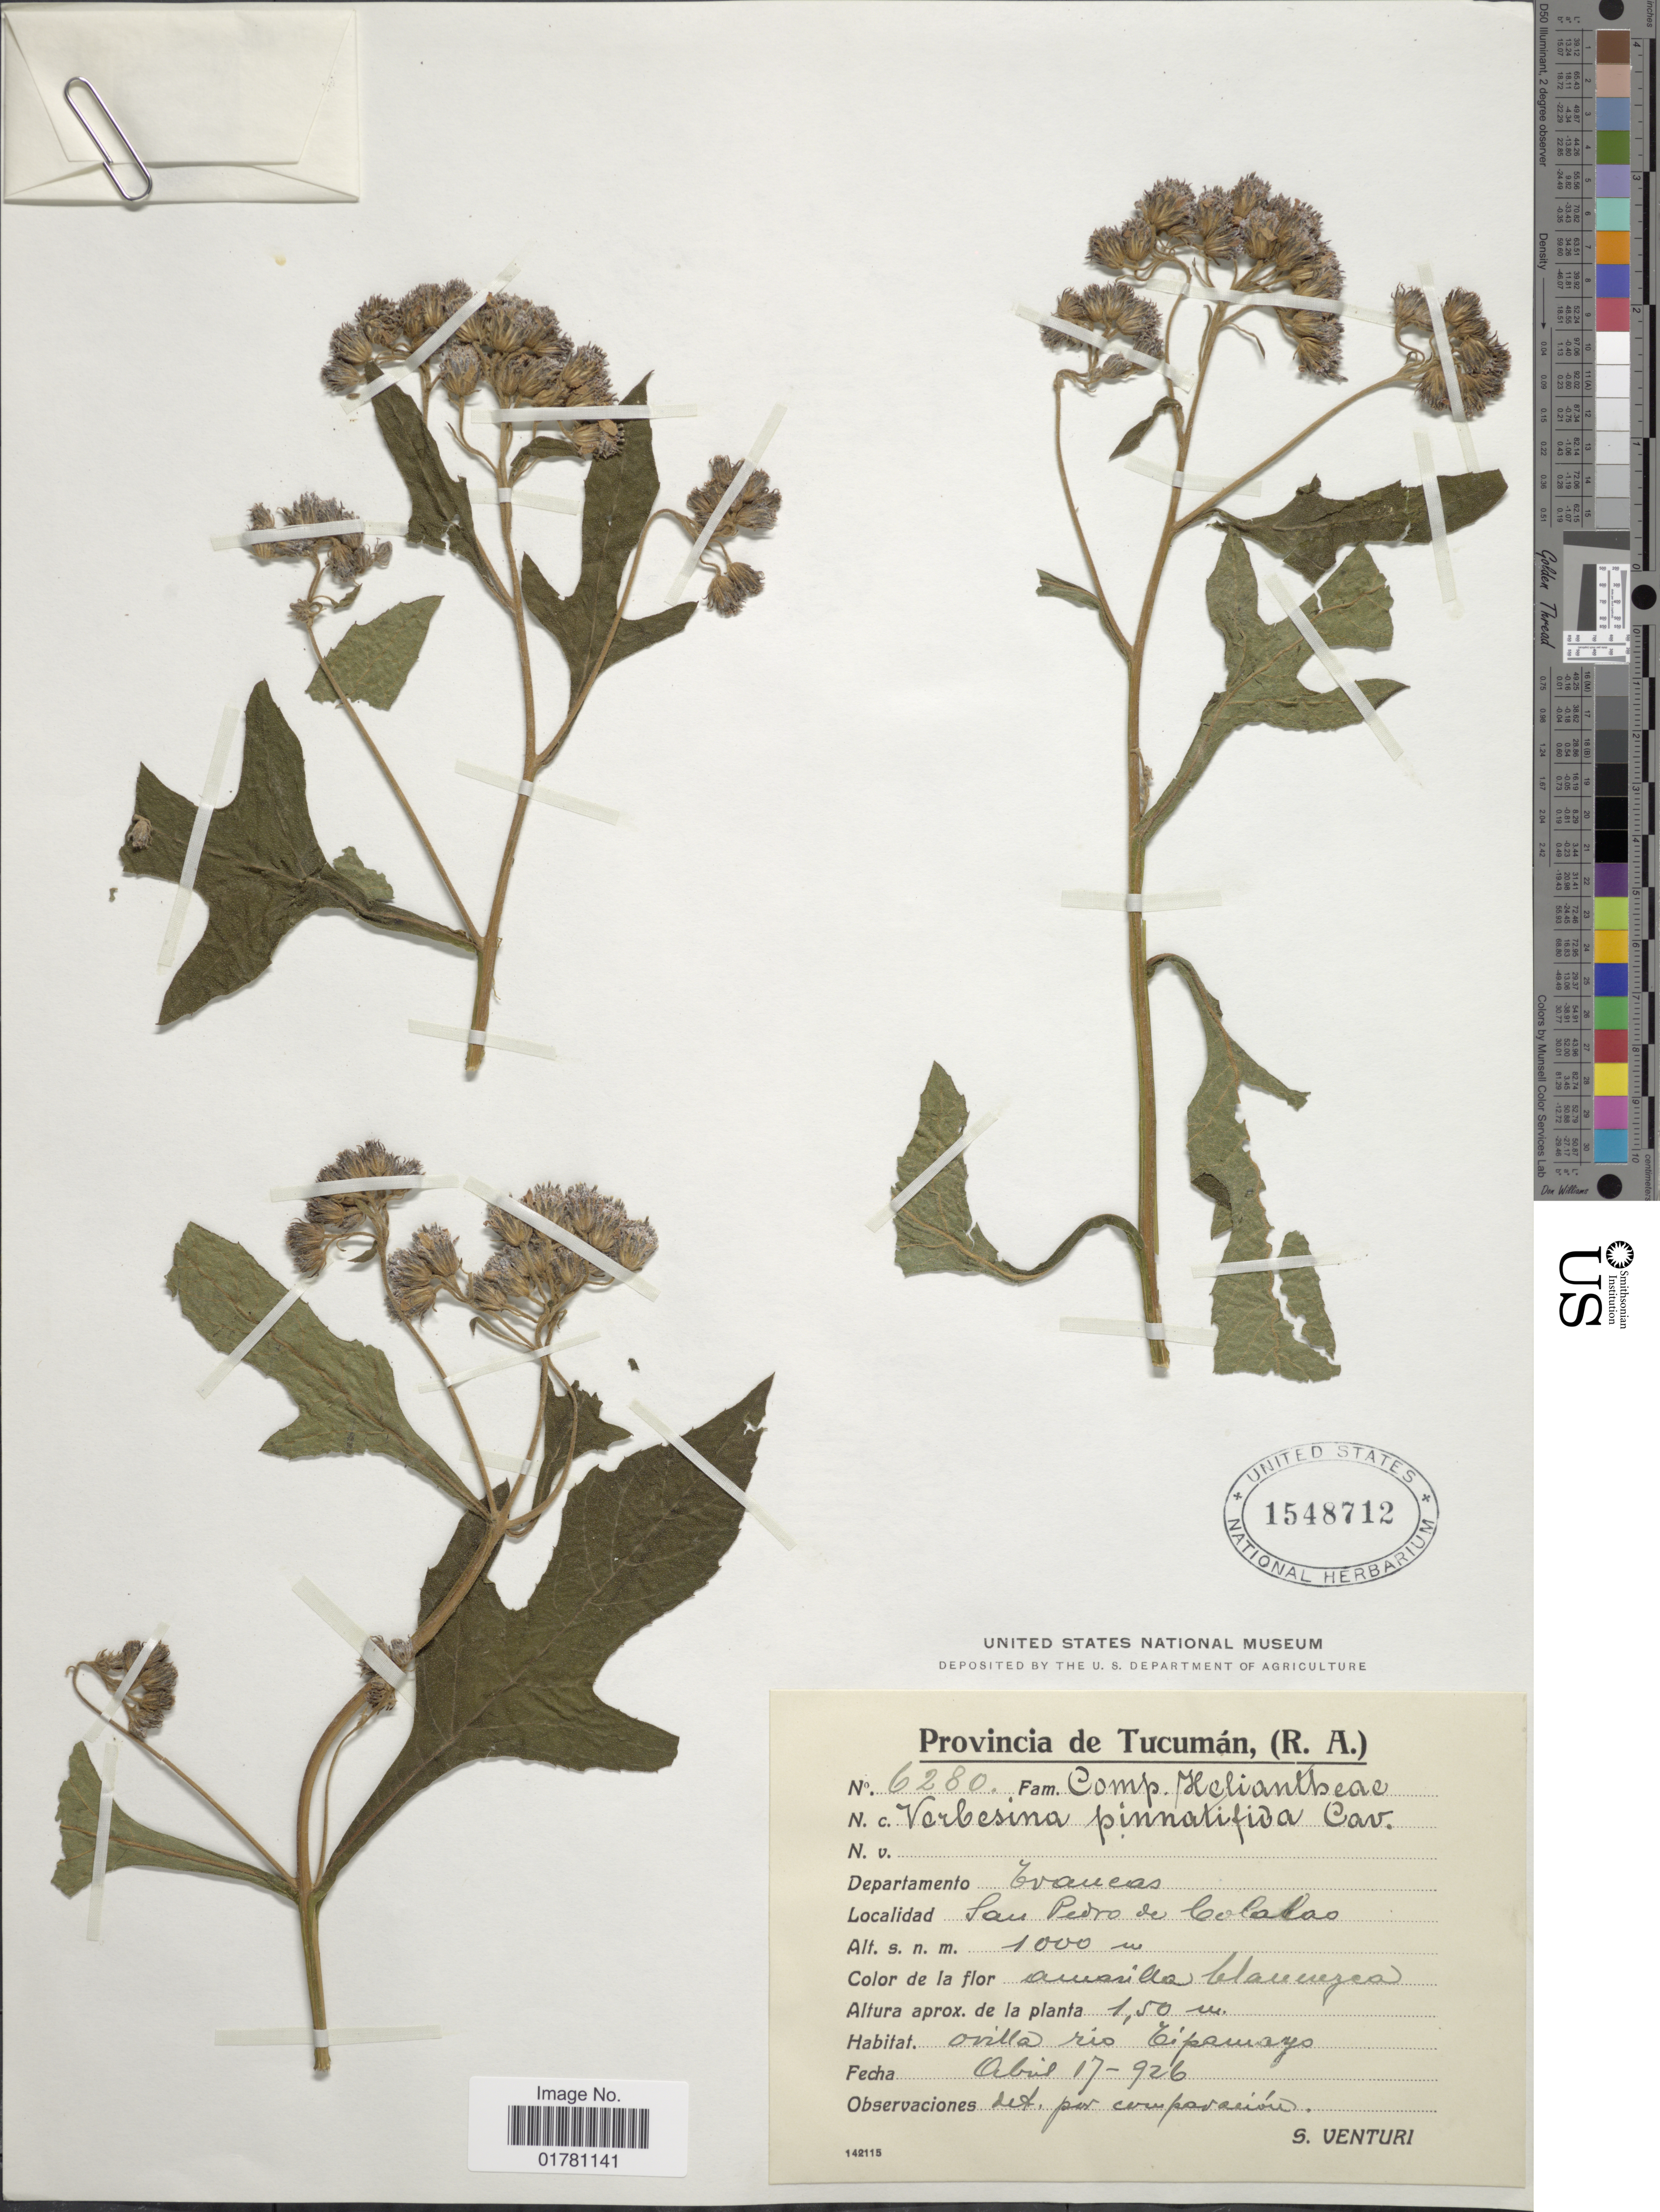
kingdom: Plantae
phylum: Tracheophyta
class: Magnoliopsida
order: Asterales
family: Asteraceae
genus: Verbesina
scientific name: Verbesina pinnatifida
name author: Sw.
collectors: S. Venturi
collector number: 6280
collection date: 1926-04-17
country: Argentina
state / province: Tucuman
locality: (R.A.) Departamento Crancas, San Pedro de Colalao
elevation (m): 1000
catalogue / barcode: US 1548712